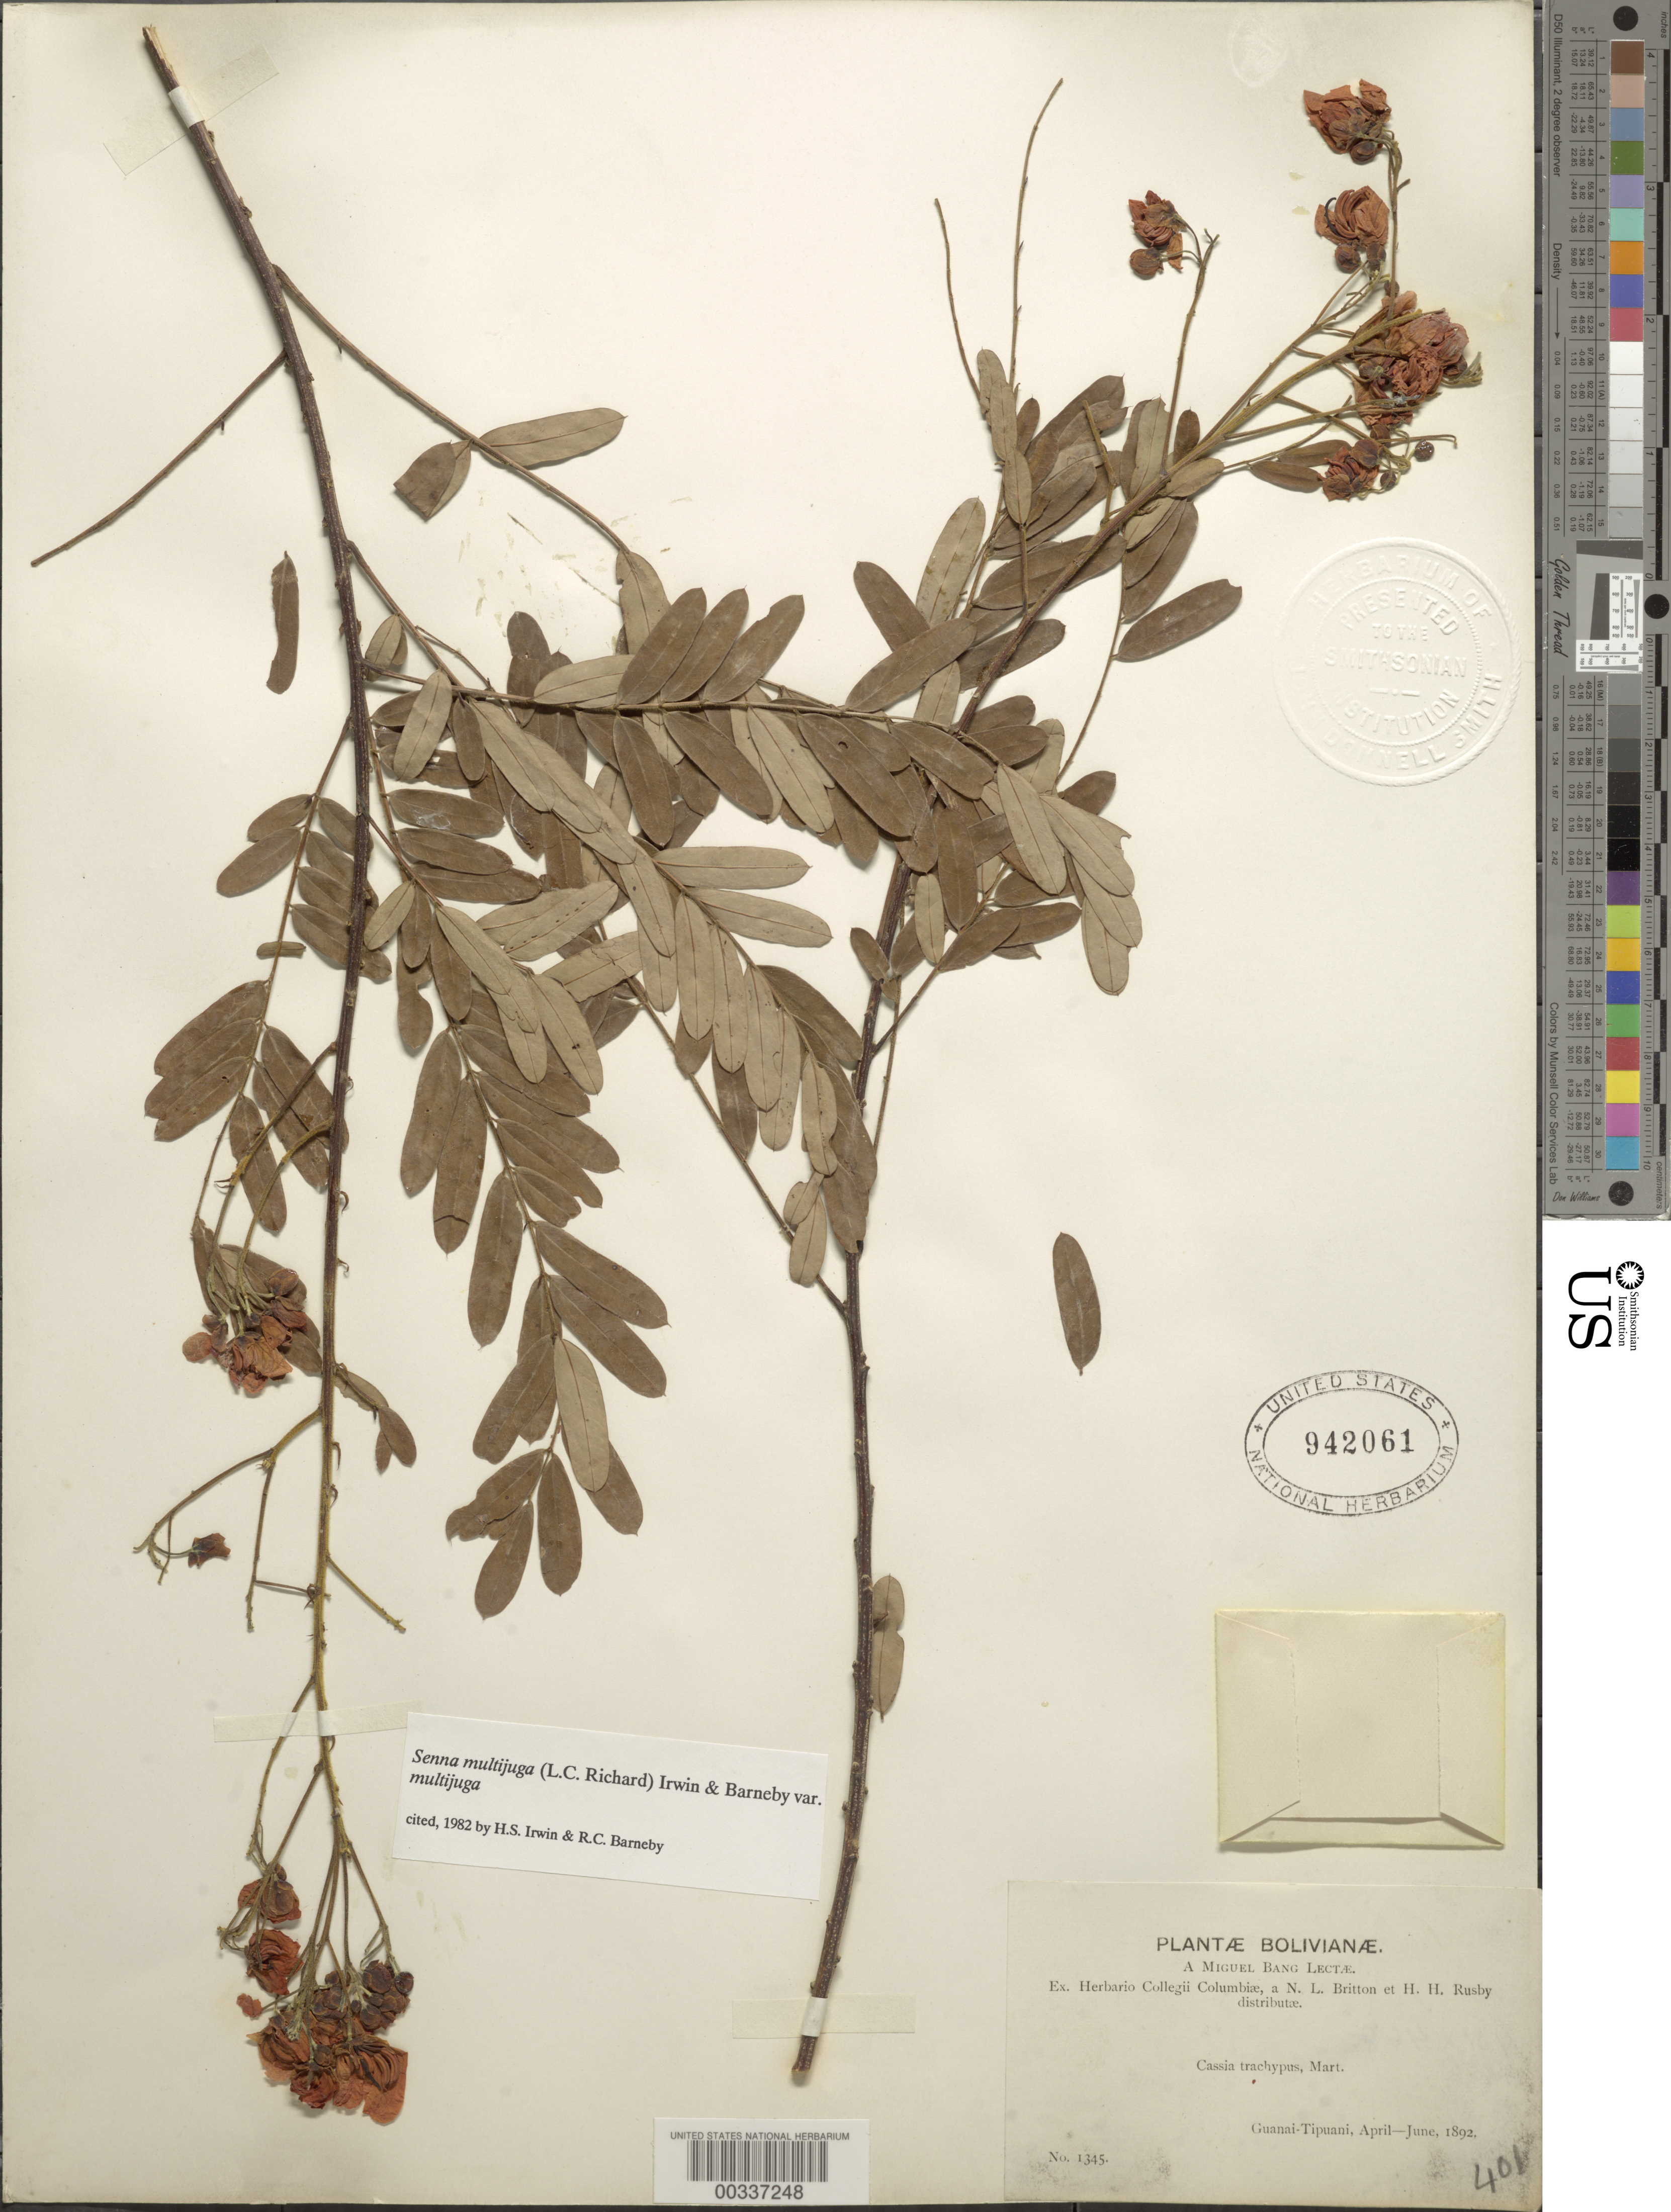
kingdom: Plantae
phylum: Tracheophyta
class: Magnoliopsida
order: Fabales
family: Fabaceae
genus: Senna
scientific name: Senna multijuga var. multijuga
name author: (Rich.) H.S. Irwin & Barneby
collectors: M. Bang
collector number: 1345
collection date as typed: Apr 1892 to -- Jun 1982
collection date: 1892-04/1982-06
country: Bolivia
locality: Guanai, Tipuani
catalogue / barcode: US 942061